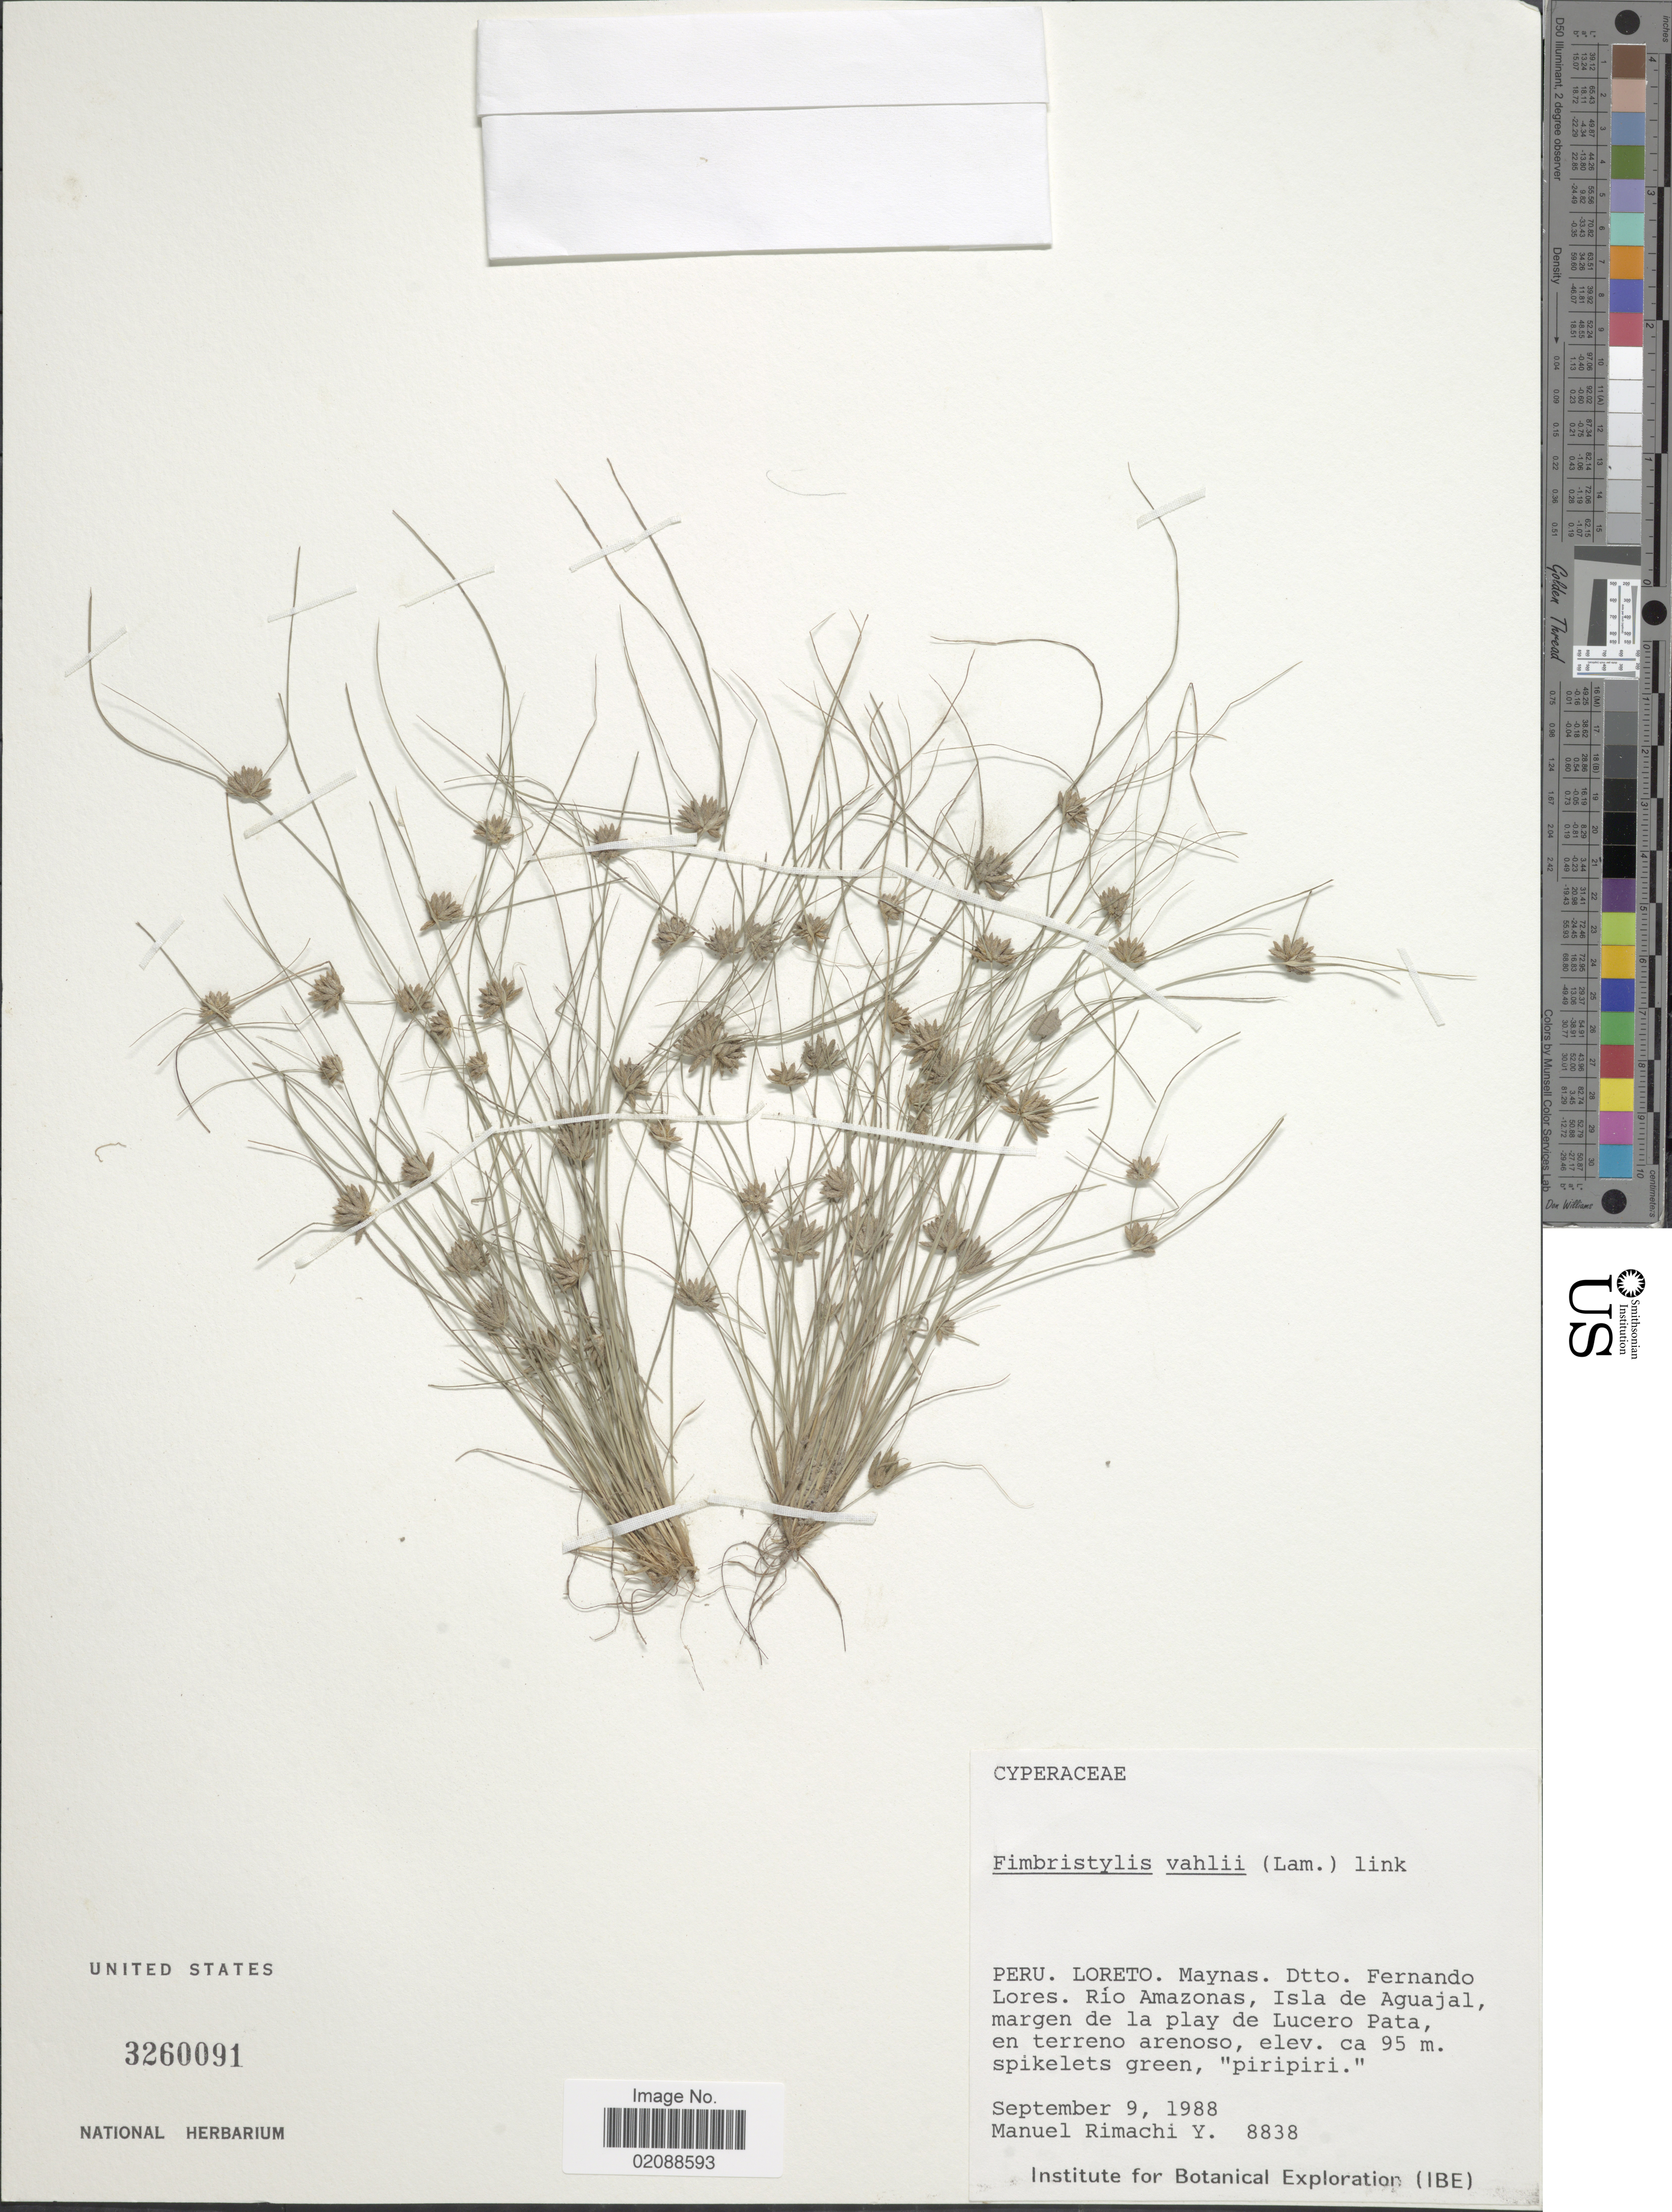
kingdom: Plantae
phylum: Tracheophyta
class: Liliopsida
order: Poales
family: Cyperaceae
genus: Fimbristylis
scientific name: Fimbristylis vahlii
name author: (Lam.) Link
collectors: M. Rimachi Y.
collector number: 8838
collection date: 1988-09-09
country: Peru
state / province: Loreto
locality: Maynas. Dtto. Fernando Lores. Rio Amazonas, Isla de Aguajal, margen de la play de Lucero Pata, en terreno arenoso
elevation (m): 95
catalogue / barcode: US 3260091